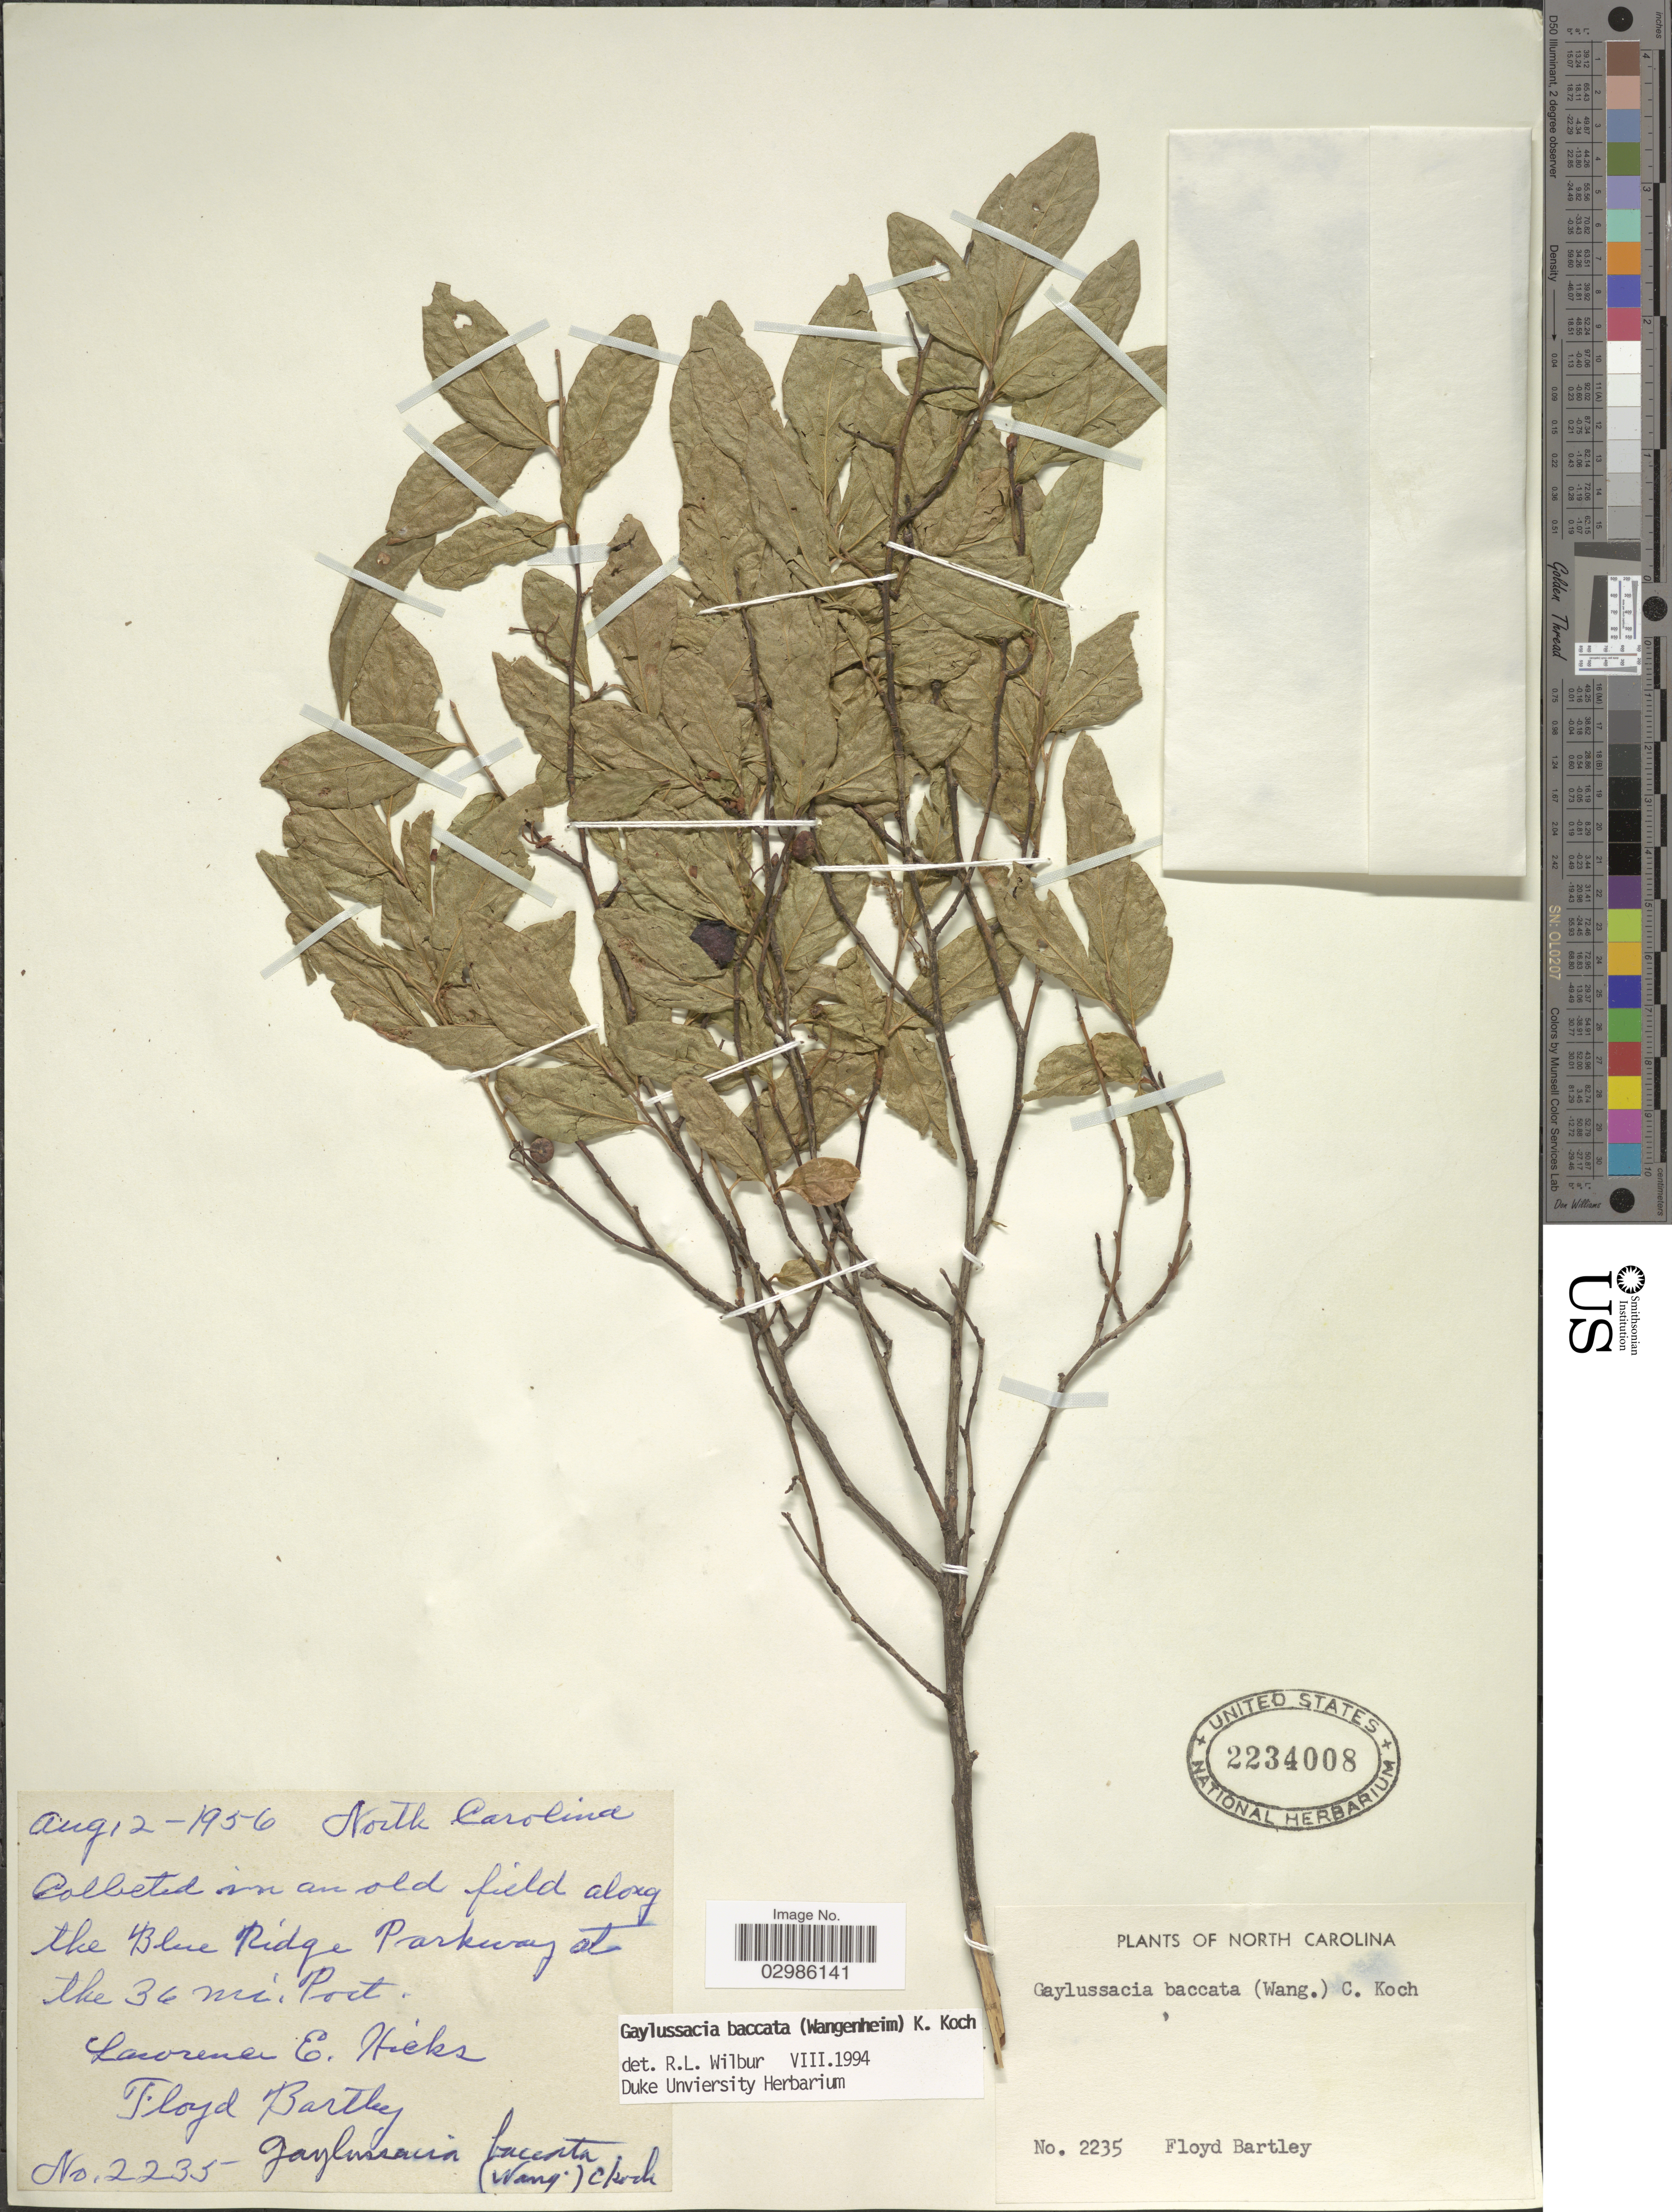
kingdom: Plantae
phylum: Tracheophyta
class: Magnoliopsida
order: Ericales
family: Ericaceae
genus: Gaylussacia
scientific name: Gaylussacia baccata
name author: (Wangenh.) K. Koch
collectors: L. E. Hicks & F. Bartley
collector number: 2235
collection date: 1956-08-12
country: United States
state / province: North Carolina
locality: In an old field along the Blue Ridge Parkway at the 36 mi. Port.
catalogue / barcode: US 2234008